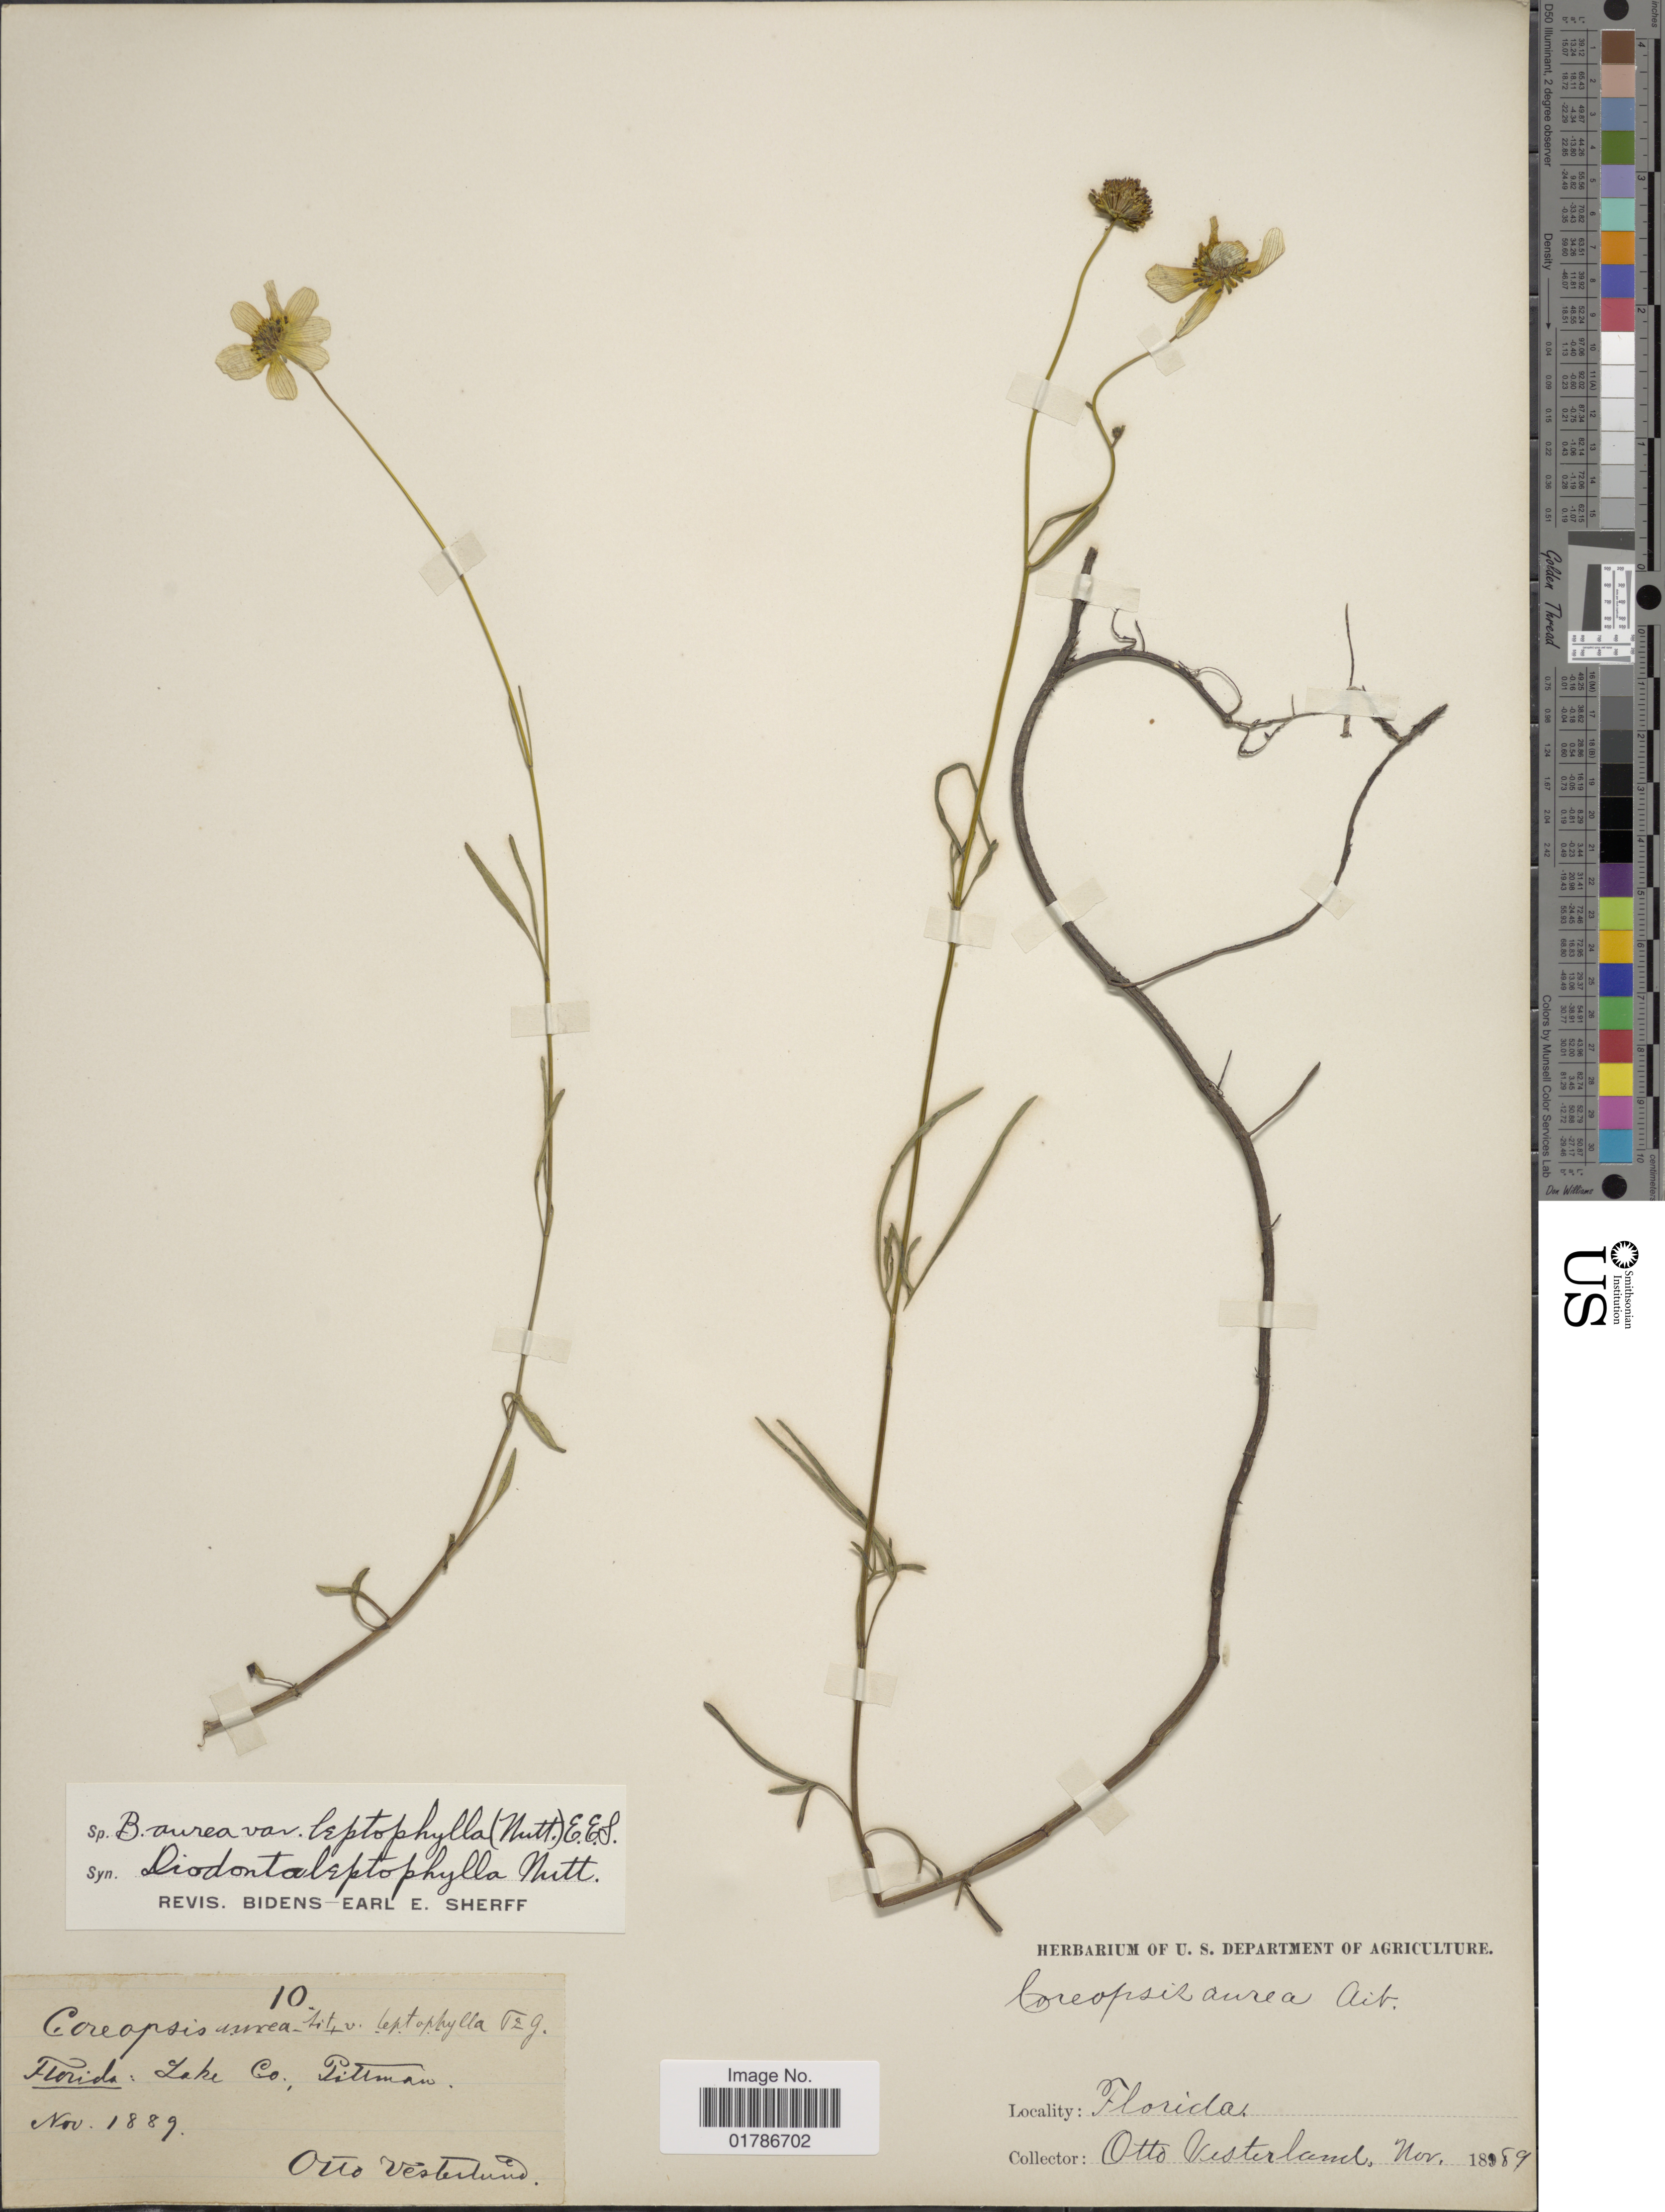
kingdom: Plantae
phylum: Tracheophyta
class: Magnoliopsida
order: Asterales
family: Asteraceae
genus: Bidens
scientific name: Bidens mitis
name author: (Michx.) Sherff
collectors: O. Vesterland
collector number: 10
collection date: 1889-11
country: United States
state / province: Florida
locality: Lake Co, Pittman